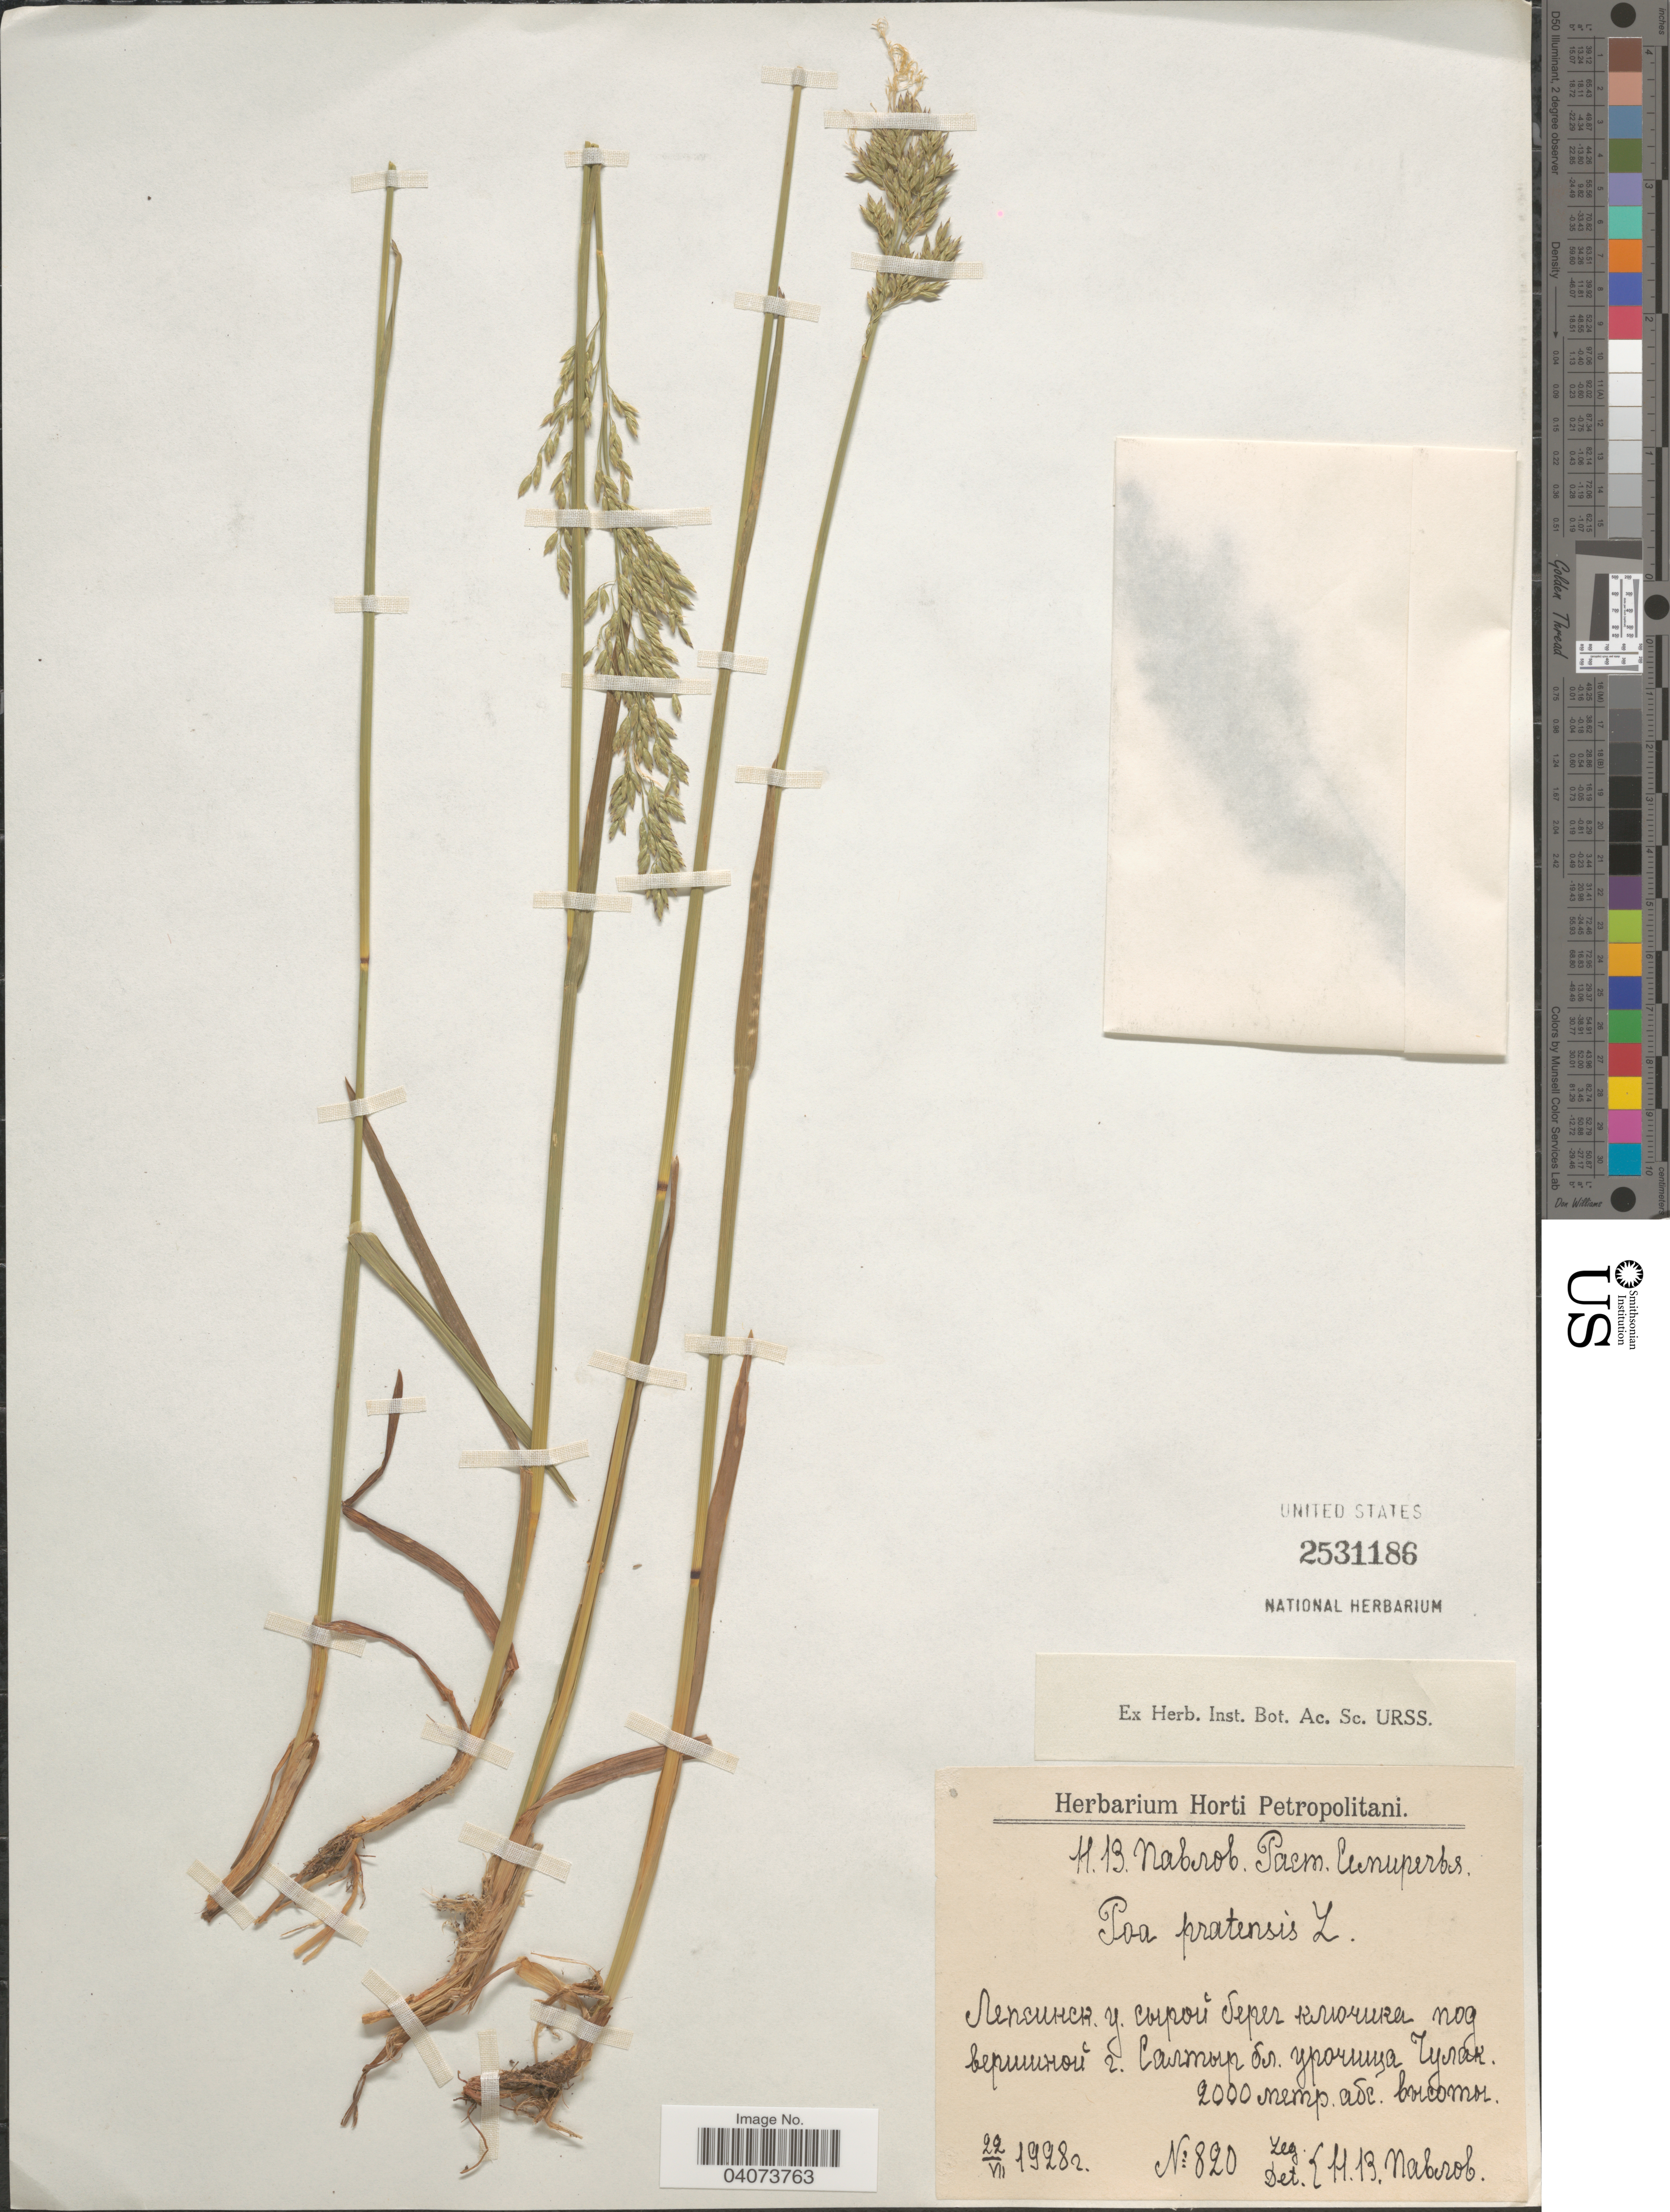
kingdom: Plantae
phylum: Tracheophyta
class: Liliopsida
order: Poales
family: Poaceae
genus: Poa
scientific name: Poa pratensis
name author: L.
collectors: N. Pavlov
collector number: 820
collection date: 1928-07-22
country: Kazakhstan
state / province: Almaty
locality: Urochishche Chulak, Saltyr Mt.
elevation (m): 2000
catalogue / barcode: US 2531186